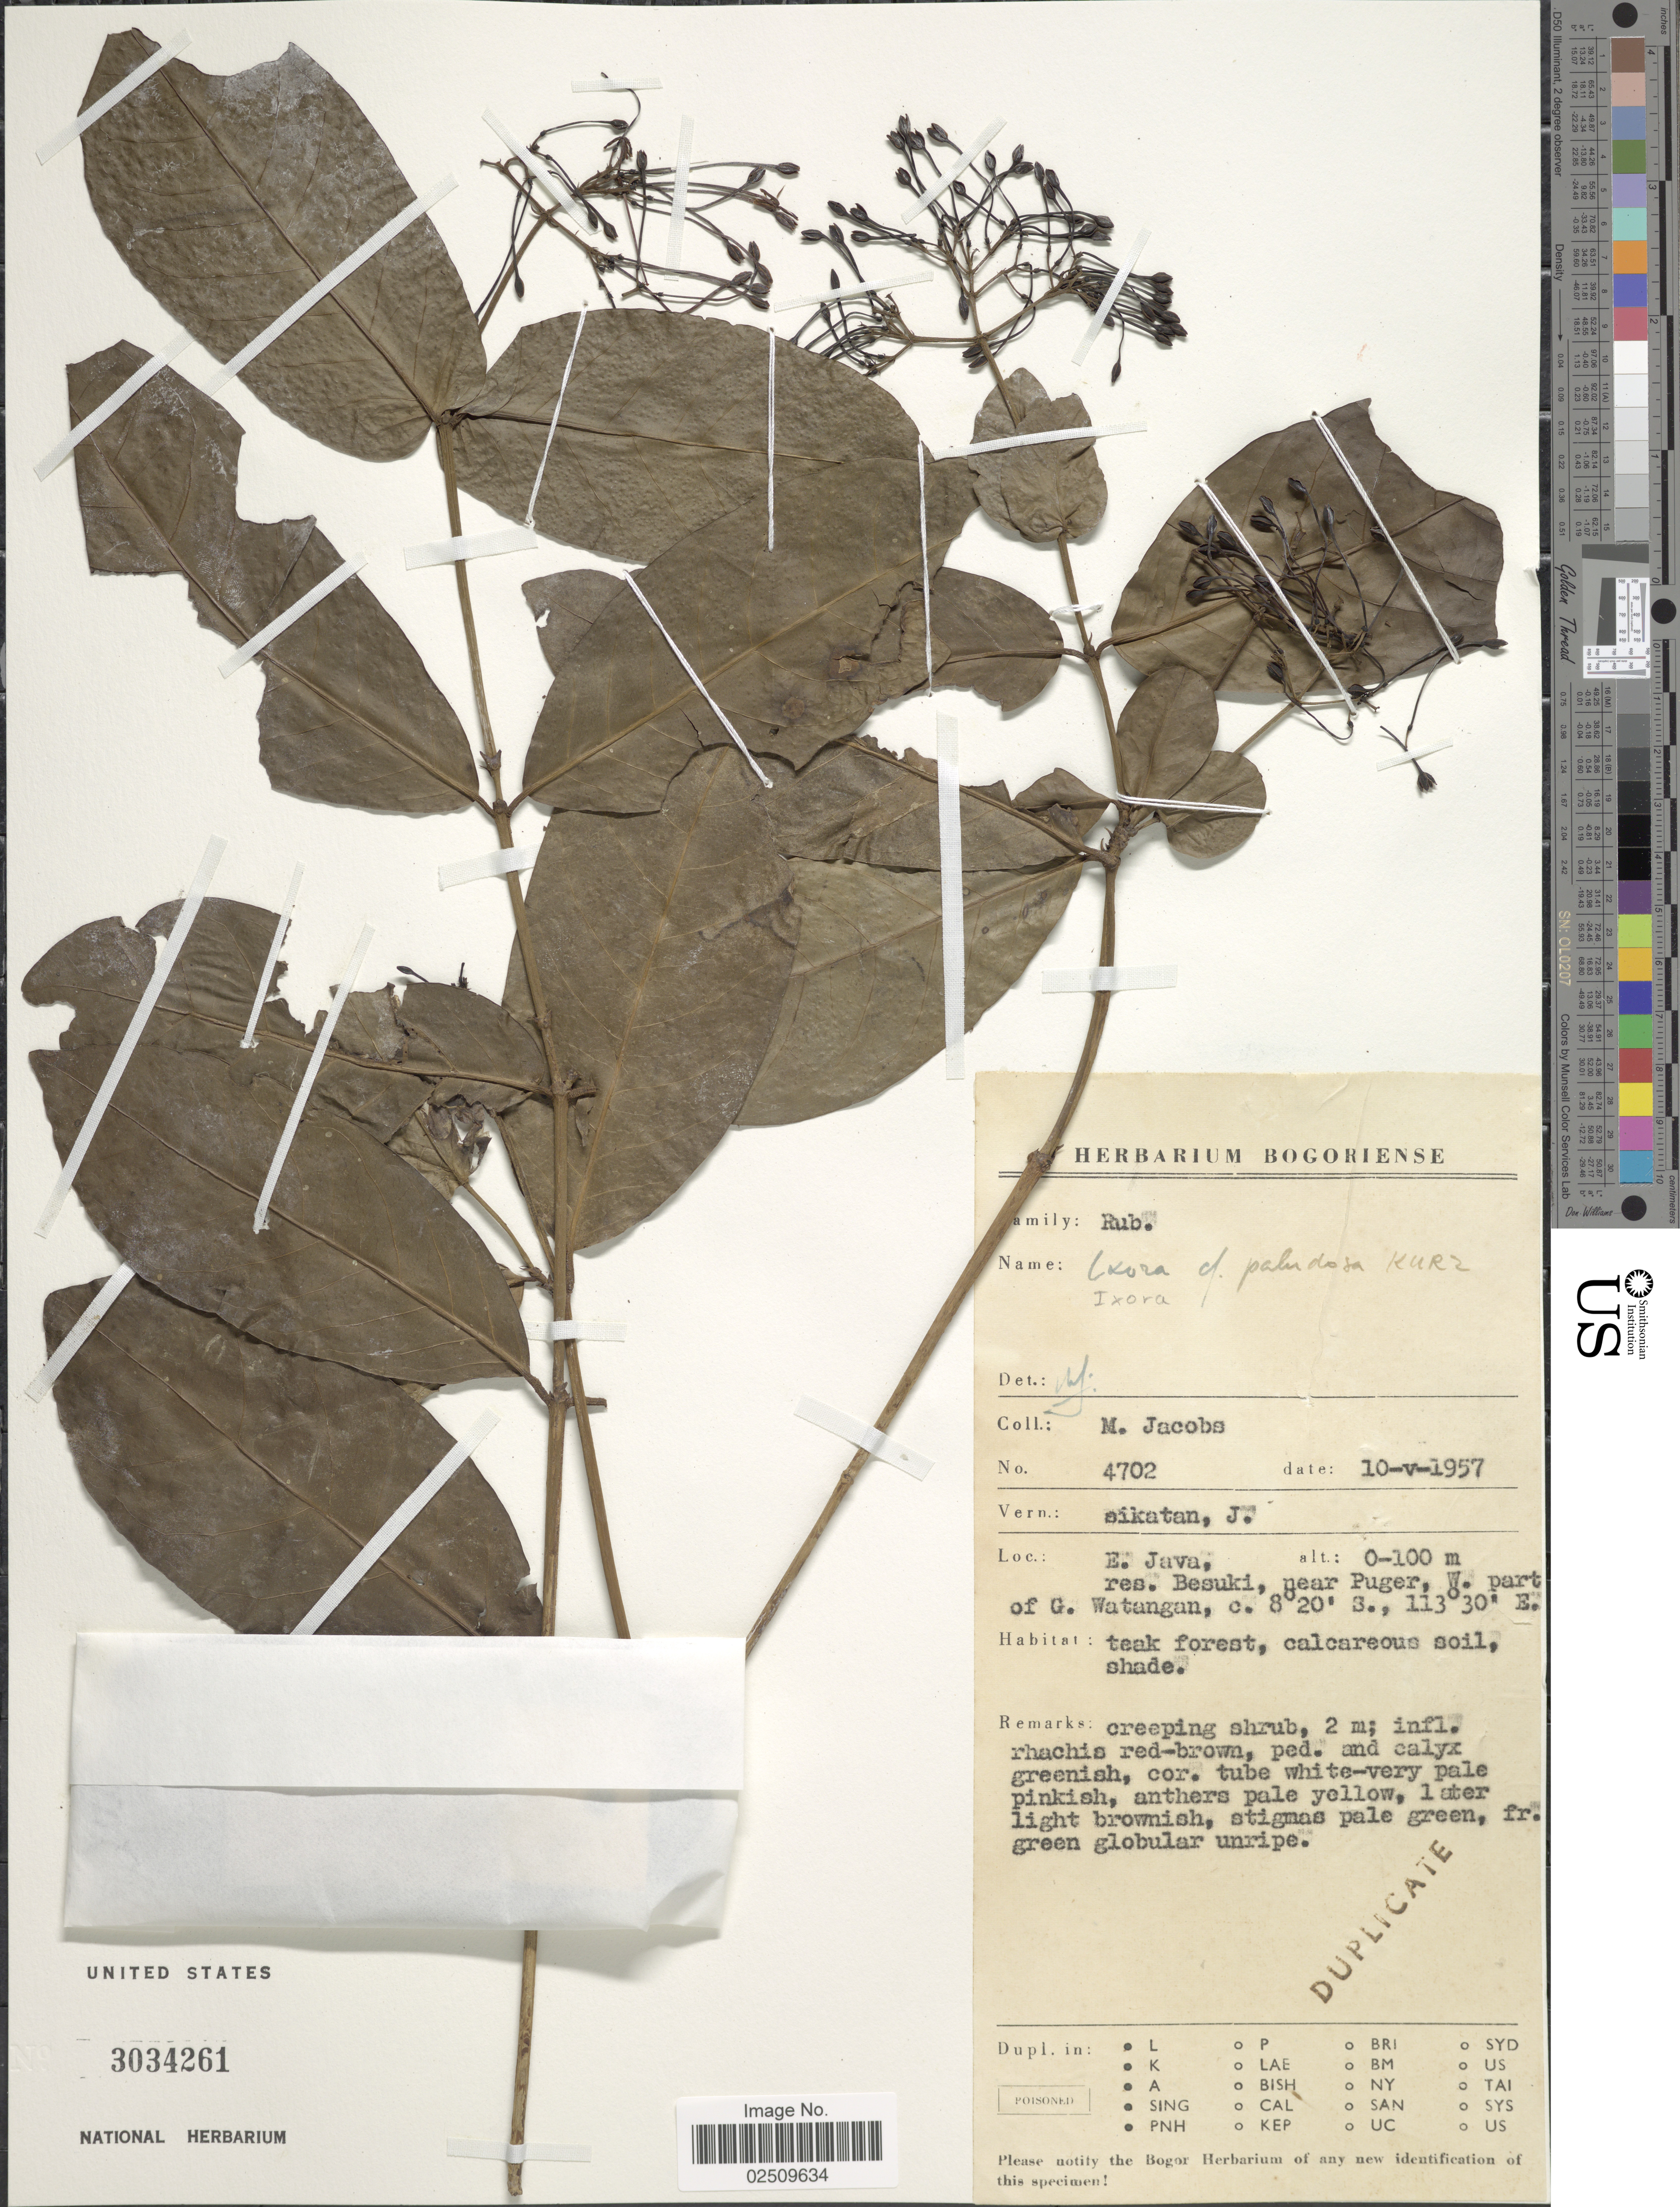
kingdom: Plantae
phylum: Tracheophyta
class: Magnoliopsida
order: Gentianales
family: Rubiaceae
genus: Ixora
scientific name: Ixora paludosa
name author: Kurz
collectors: M. Jacobs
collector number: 4702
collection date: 1957-05-10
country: Indonesia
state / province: Java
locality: E. Java res Besuki, near Puger, W. part of G. Watangan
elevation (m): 0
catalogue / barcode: US 3034261